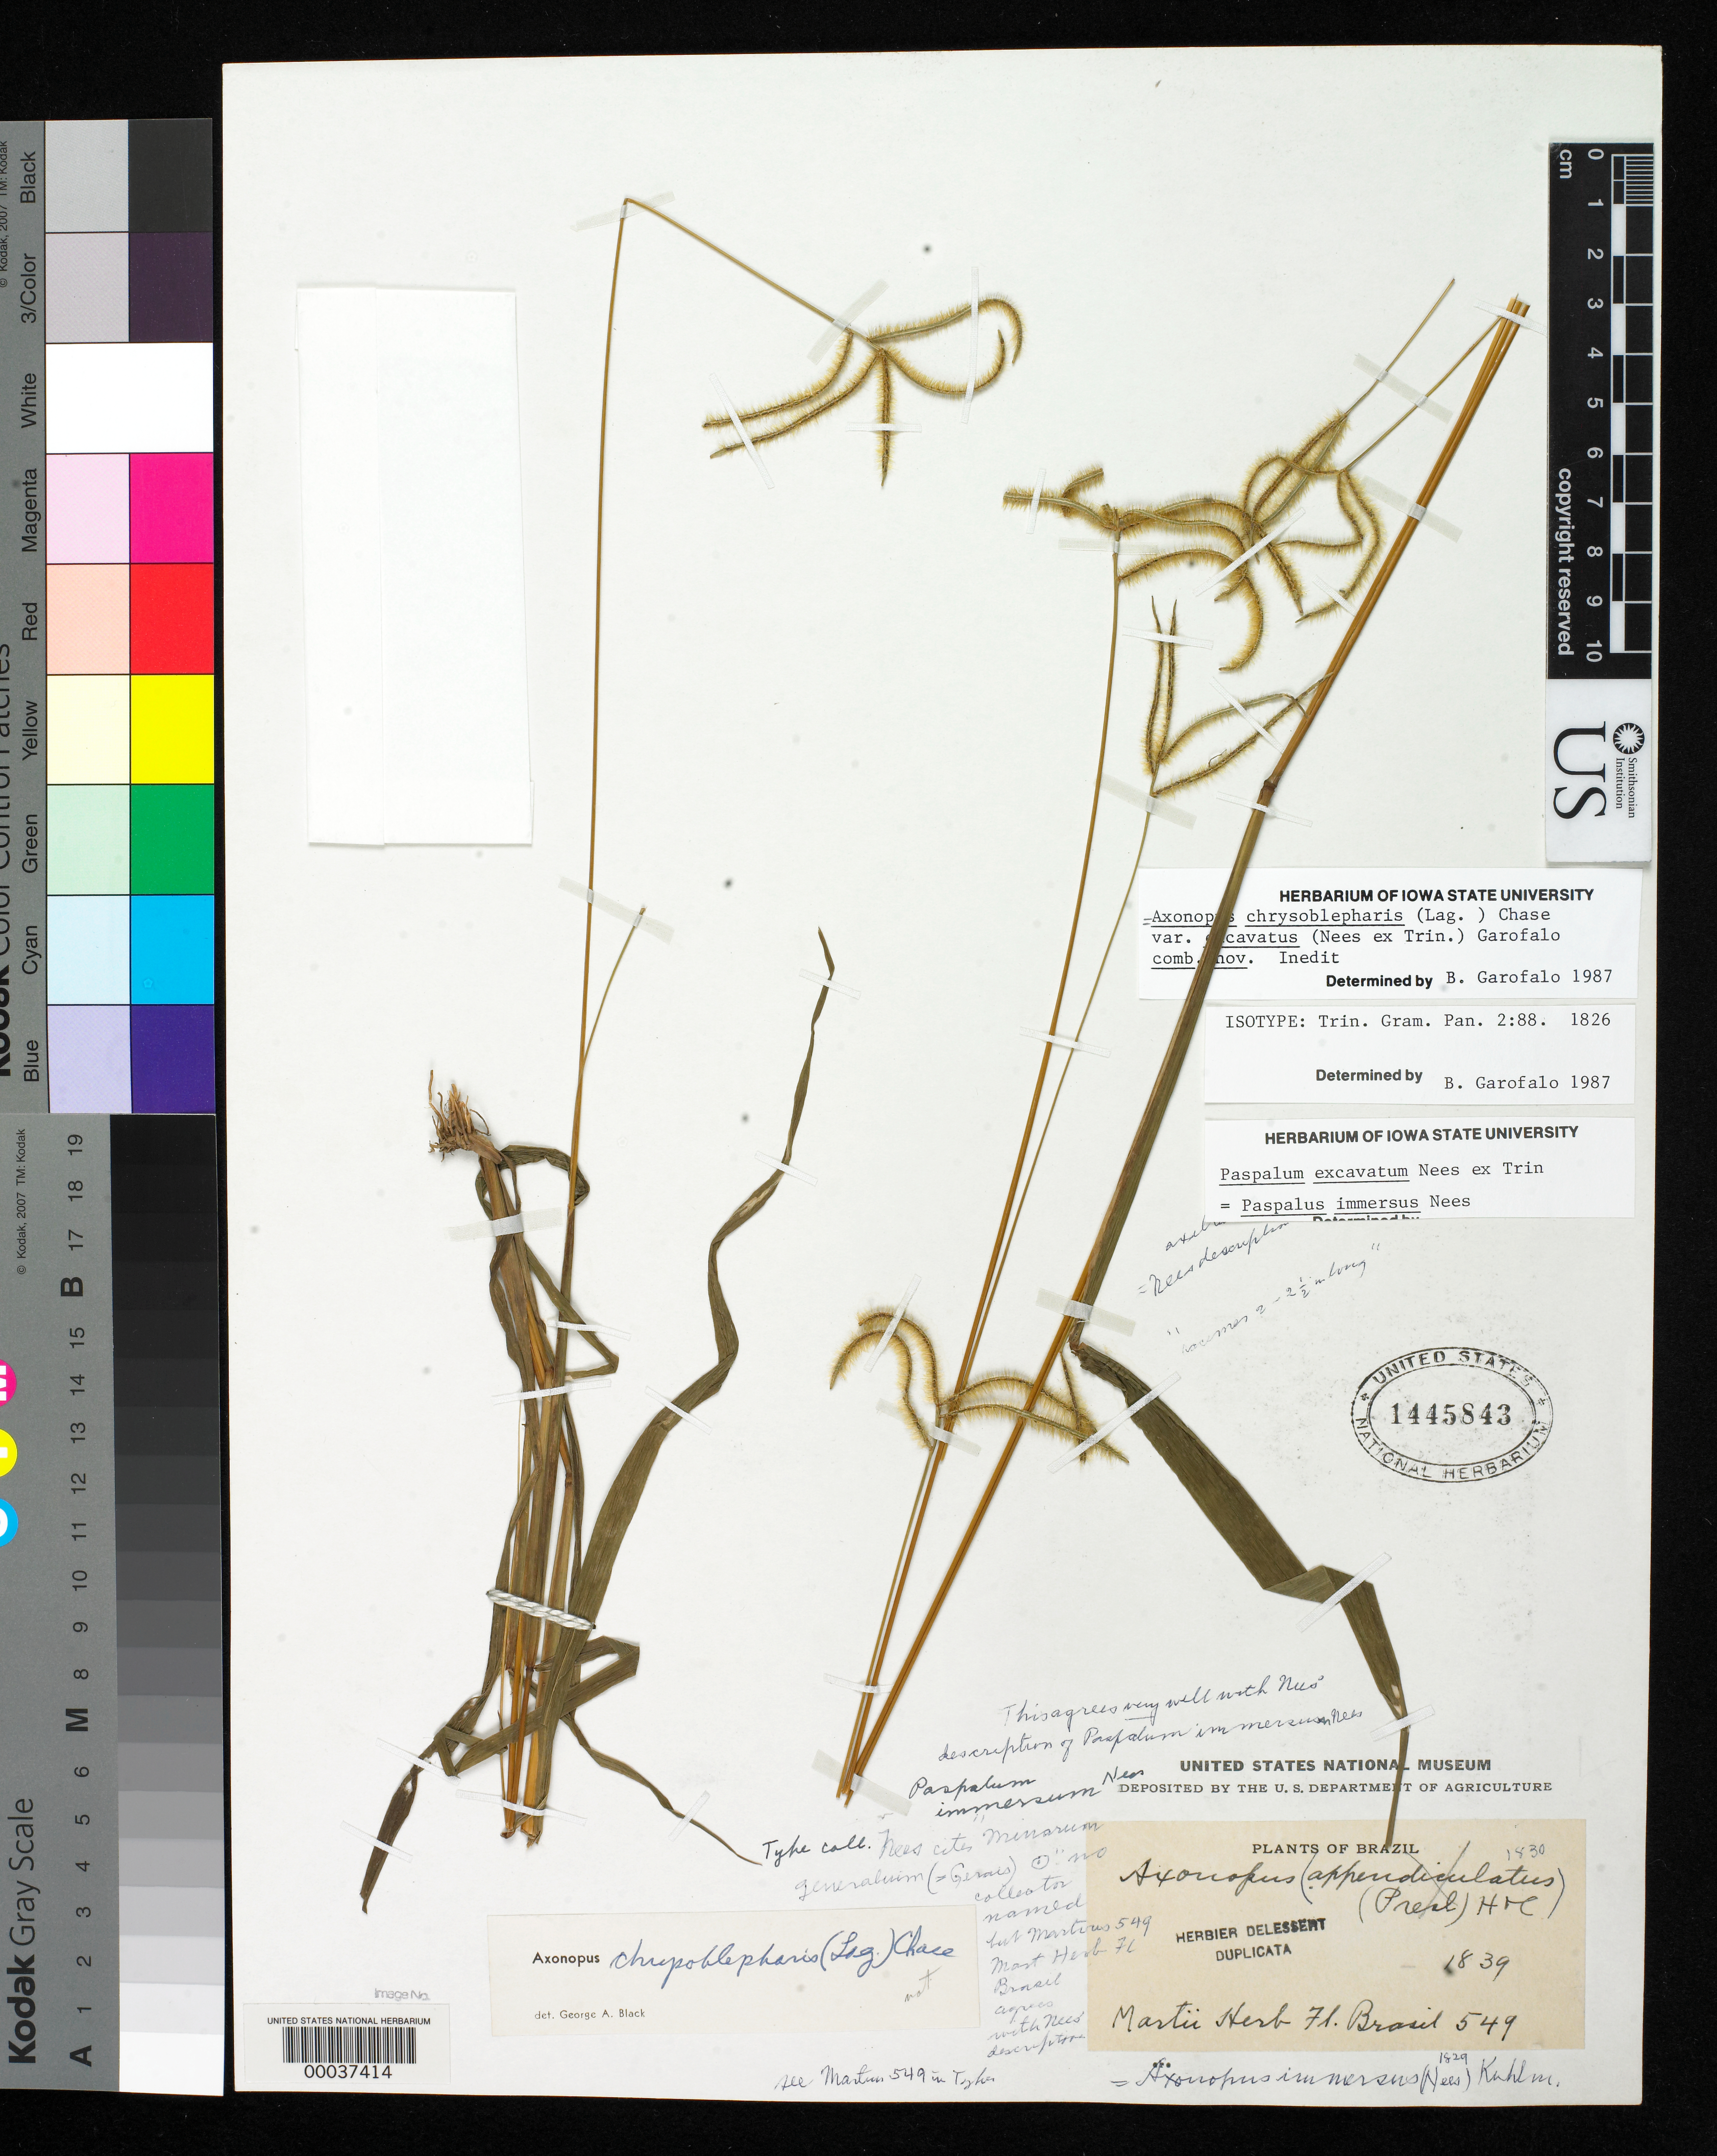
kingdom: Plantae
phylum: Tracheophyta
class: Liliopsida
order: Poales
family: Poaceae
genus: Paspalum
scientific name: Paspalum immersum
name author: Nees in Mart.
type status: Type Fragment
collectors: C. F. Martius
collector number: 549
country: Brazil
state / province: Minas Gerais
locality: Alt. 2000 ft.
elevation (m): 610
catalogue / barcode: US 1445843